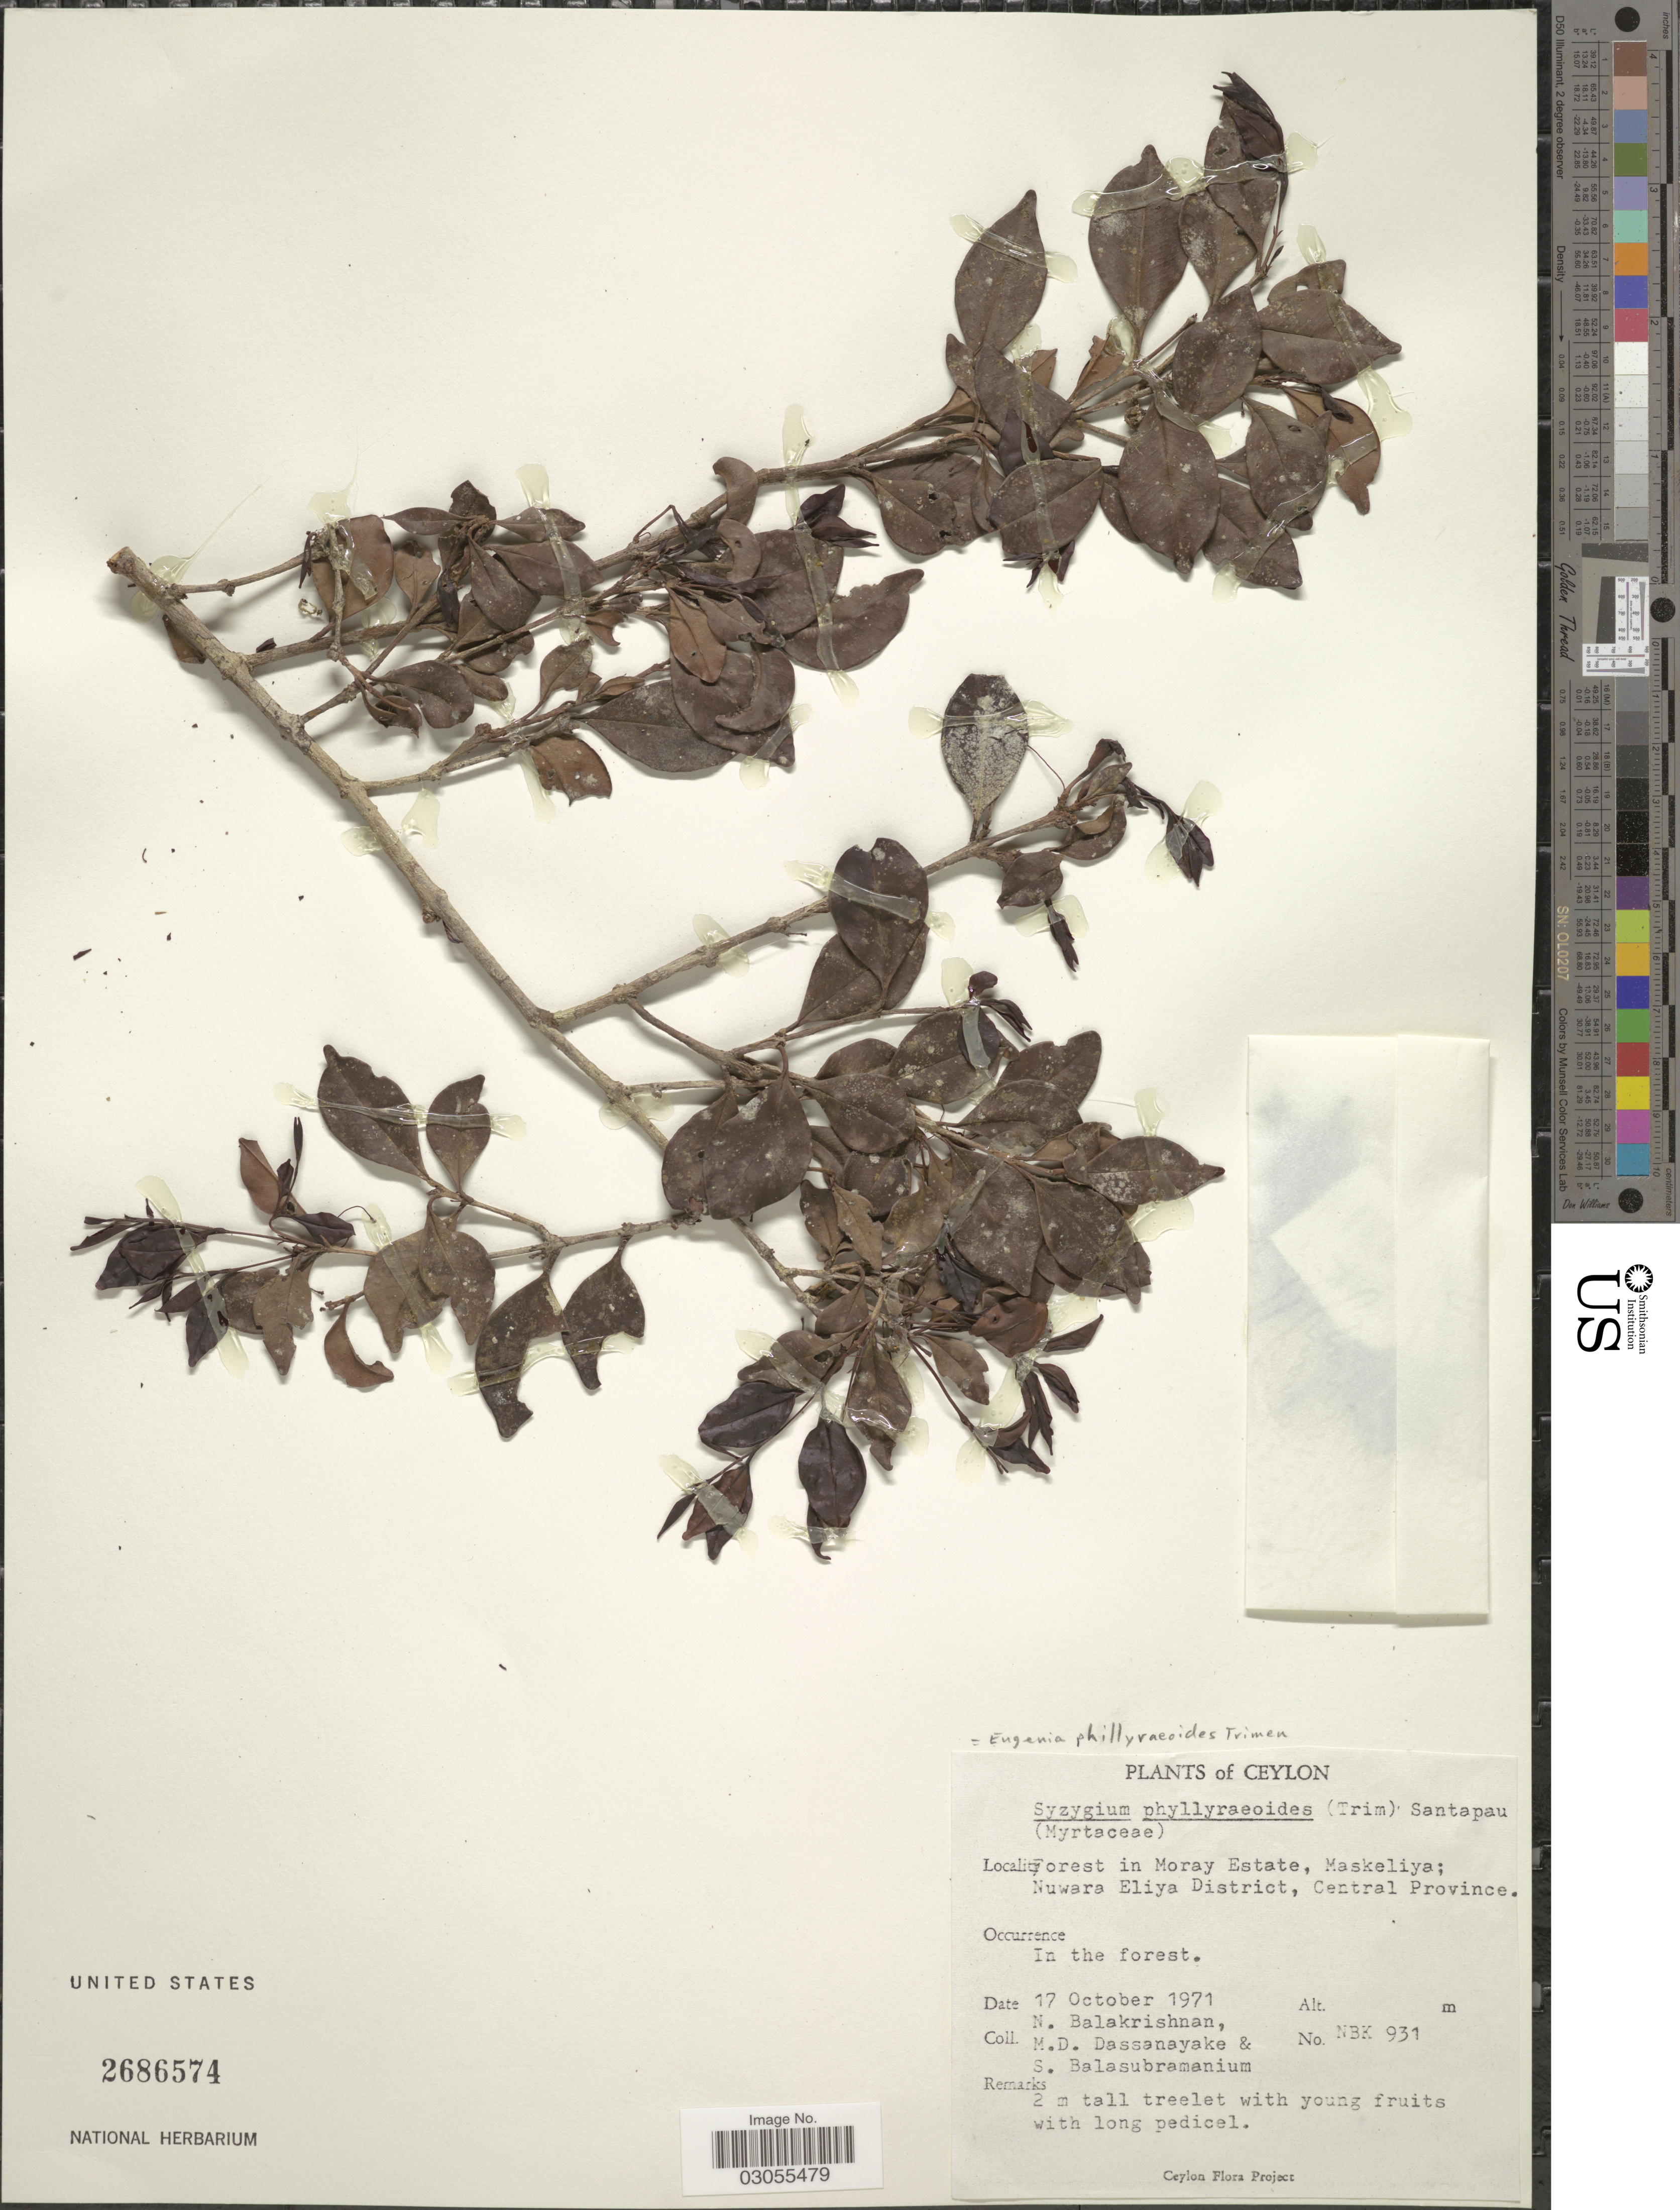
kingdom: Plantae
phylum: Tracheophyta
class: Magnoliopsida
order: Myrtales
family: Myrtaceae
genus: Eugenia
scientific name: Eugenia phillyraeoides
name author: Trimen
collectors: N. Balakrishnan, M. D. Dassanayake & S. Balasubramanium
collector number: NBK 931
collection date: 1971-10-17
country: Sri Lanka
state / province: Central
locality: Ceylon. Forest in Moray Estate, Maskeliya; Nuwara Eliya District.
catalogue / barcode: US 2686574